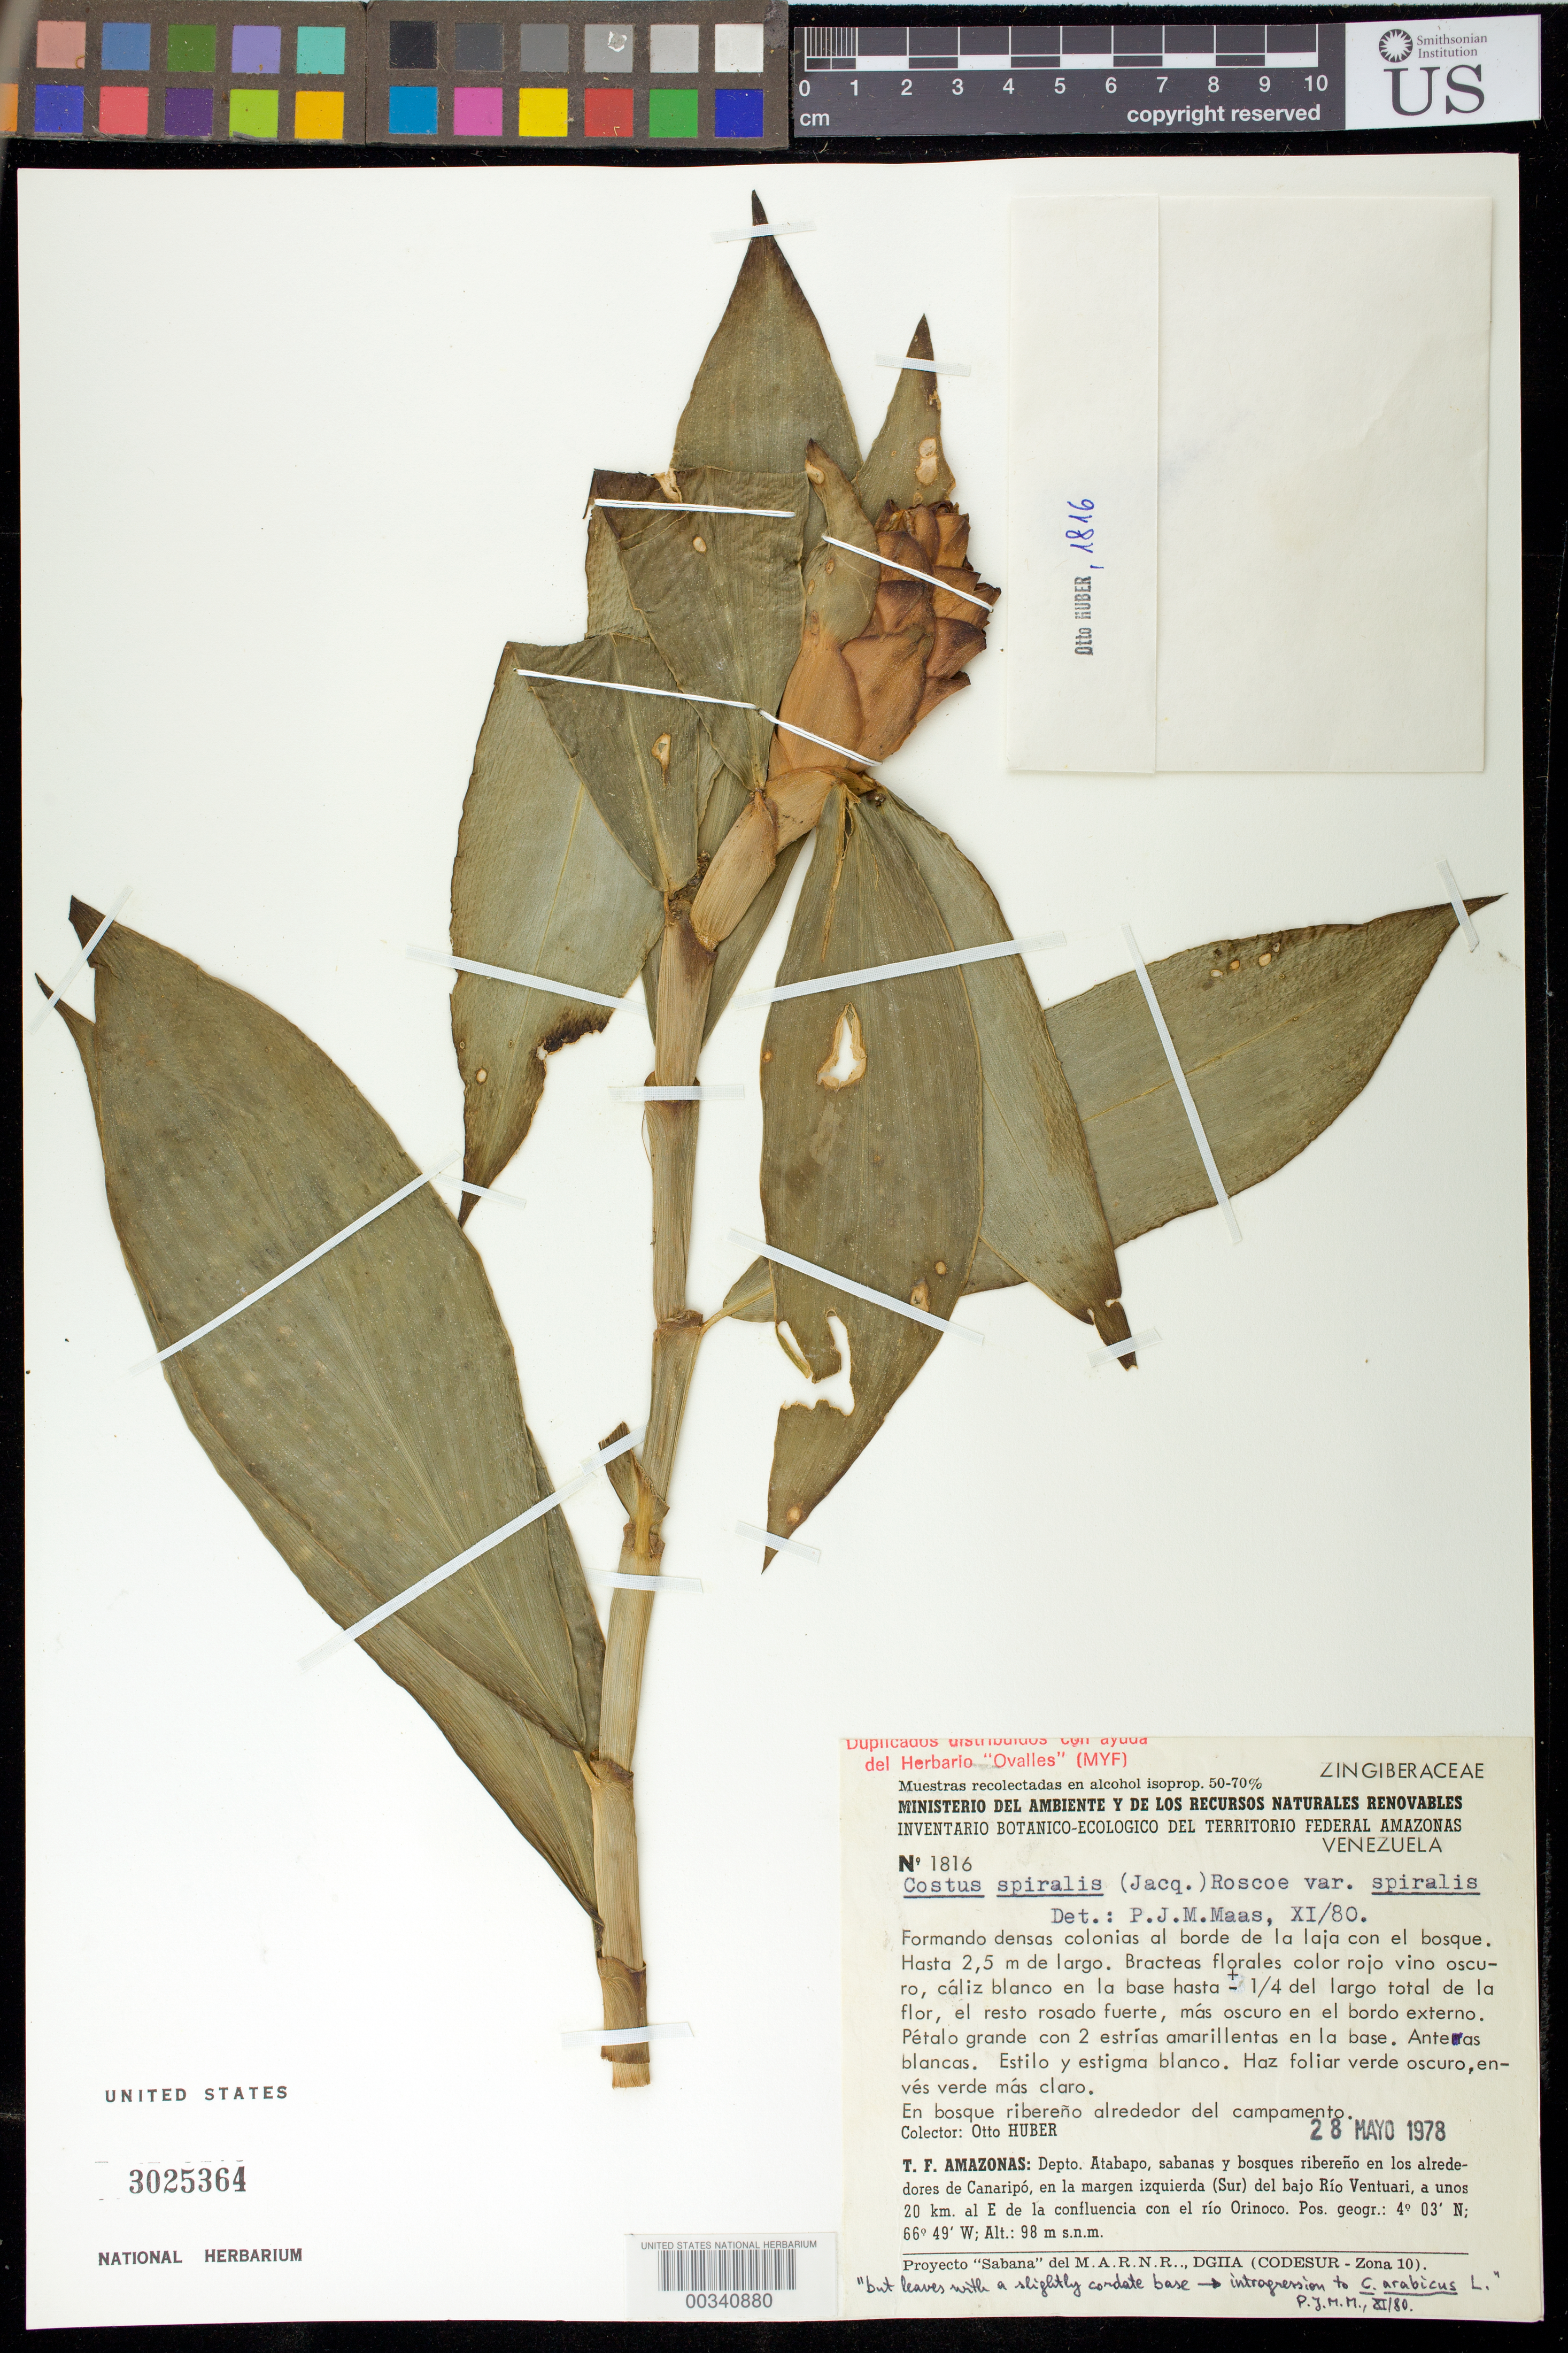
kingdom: Plantae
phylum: Tracheophyta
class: Liliopsida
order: Zingiberales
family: Costaceae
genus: Costus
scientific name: Costus spiralis var. spiralis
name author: (Jacq.) Roscoe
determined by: Maas, Paul J. M.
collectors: O. Huber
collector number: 1816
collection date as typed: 28 May 1978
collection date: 1978-05-28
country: Venezuela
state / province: Amazonas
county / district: Atabapo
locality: En los alrededores de canaripo, en la margen izquierda del bajo rio ventuari, a unos 20 km al e de la confluencia con el rio ori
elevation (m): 98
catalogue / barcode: US 3025364